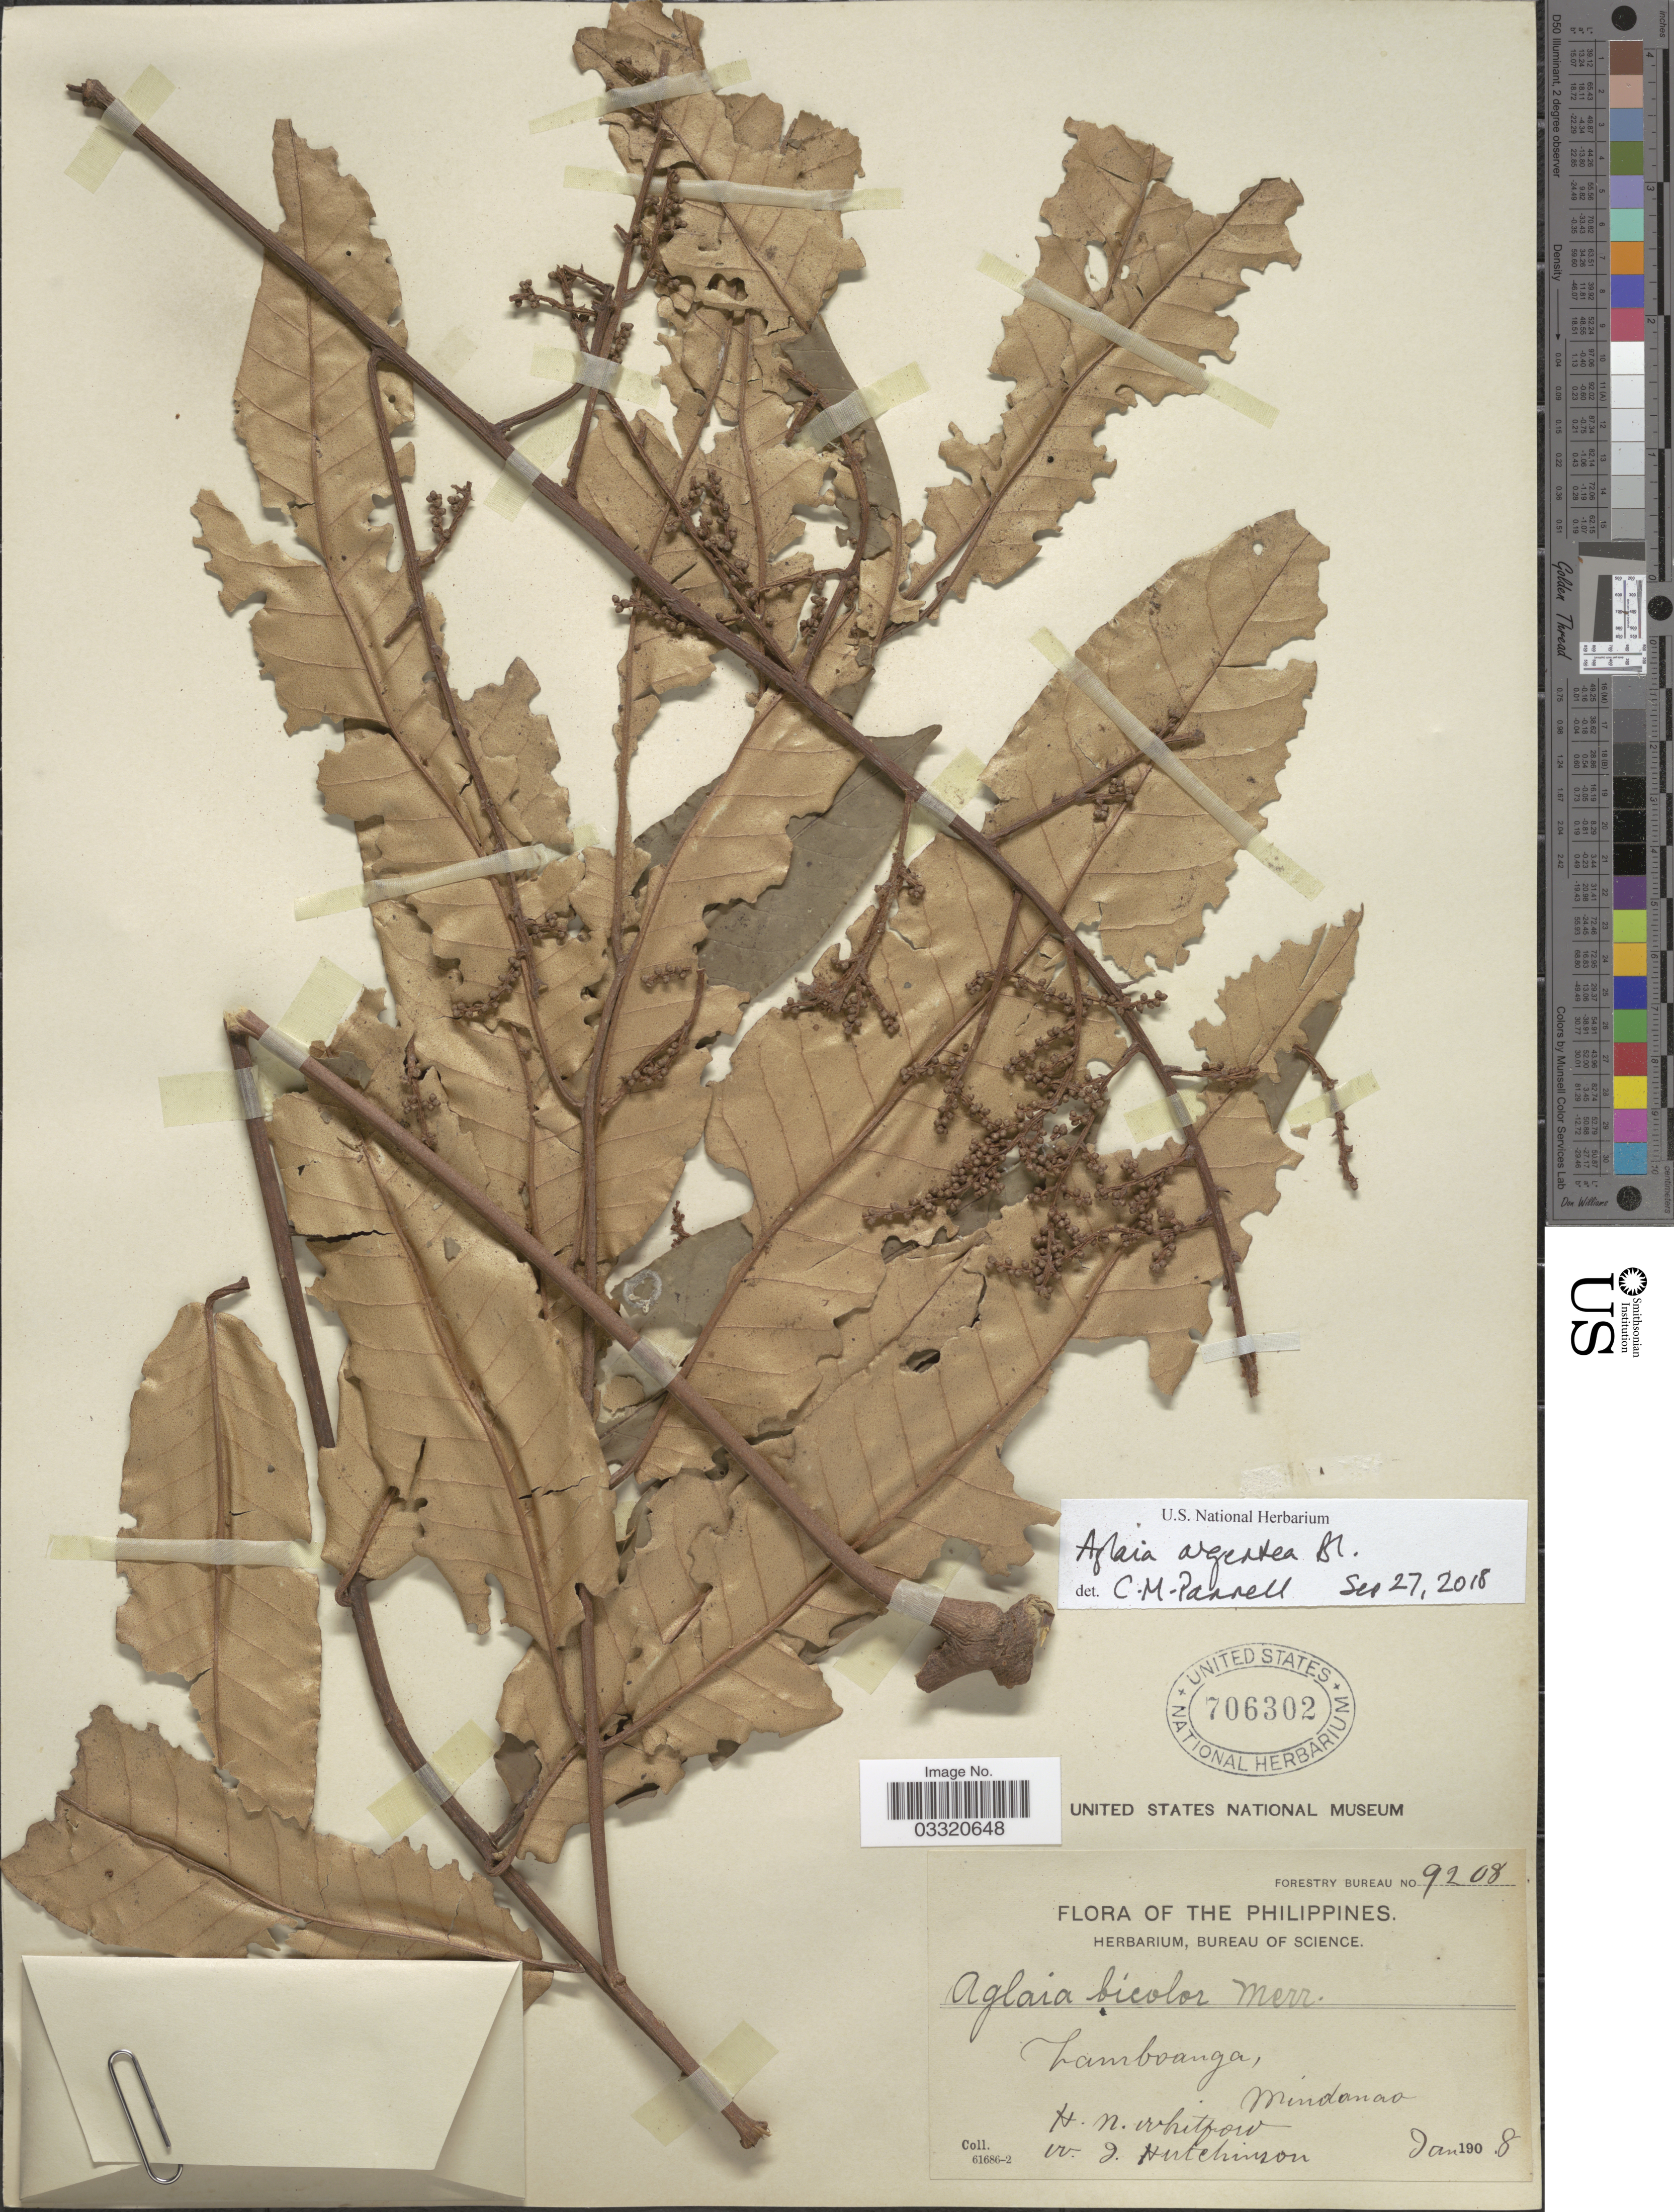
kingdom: Plantae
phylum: Tracheophyta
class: Magnoliopsida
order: Sapindales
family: Meliaceae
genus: Aglaia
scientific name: Aglaia argentea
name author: Blume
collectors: H. N. Whitford & W. I. Hutchinson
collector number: Forestry Bureau 9208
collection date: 1908-01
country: Philippines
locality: Zamboanga, Mindanao.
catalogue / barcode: US 706302